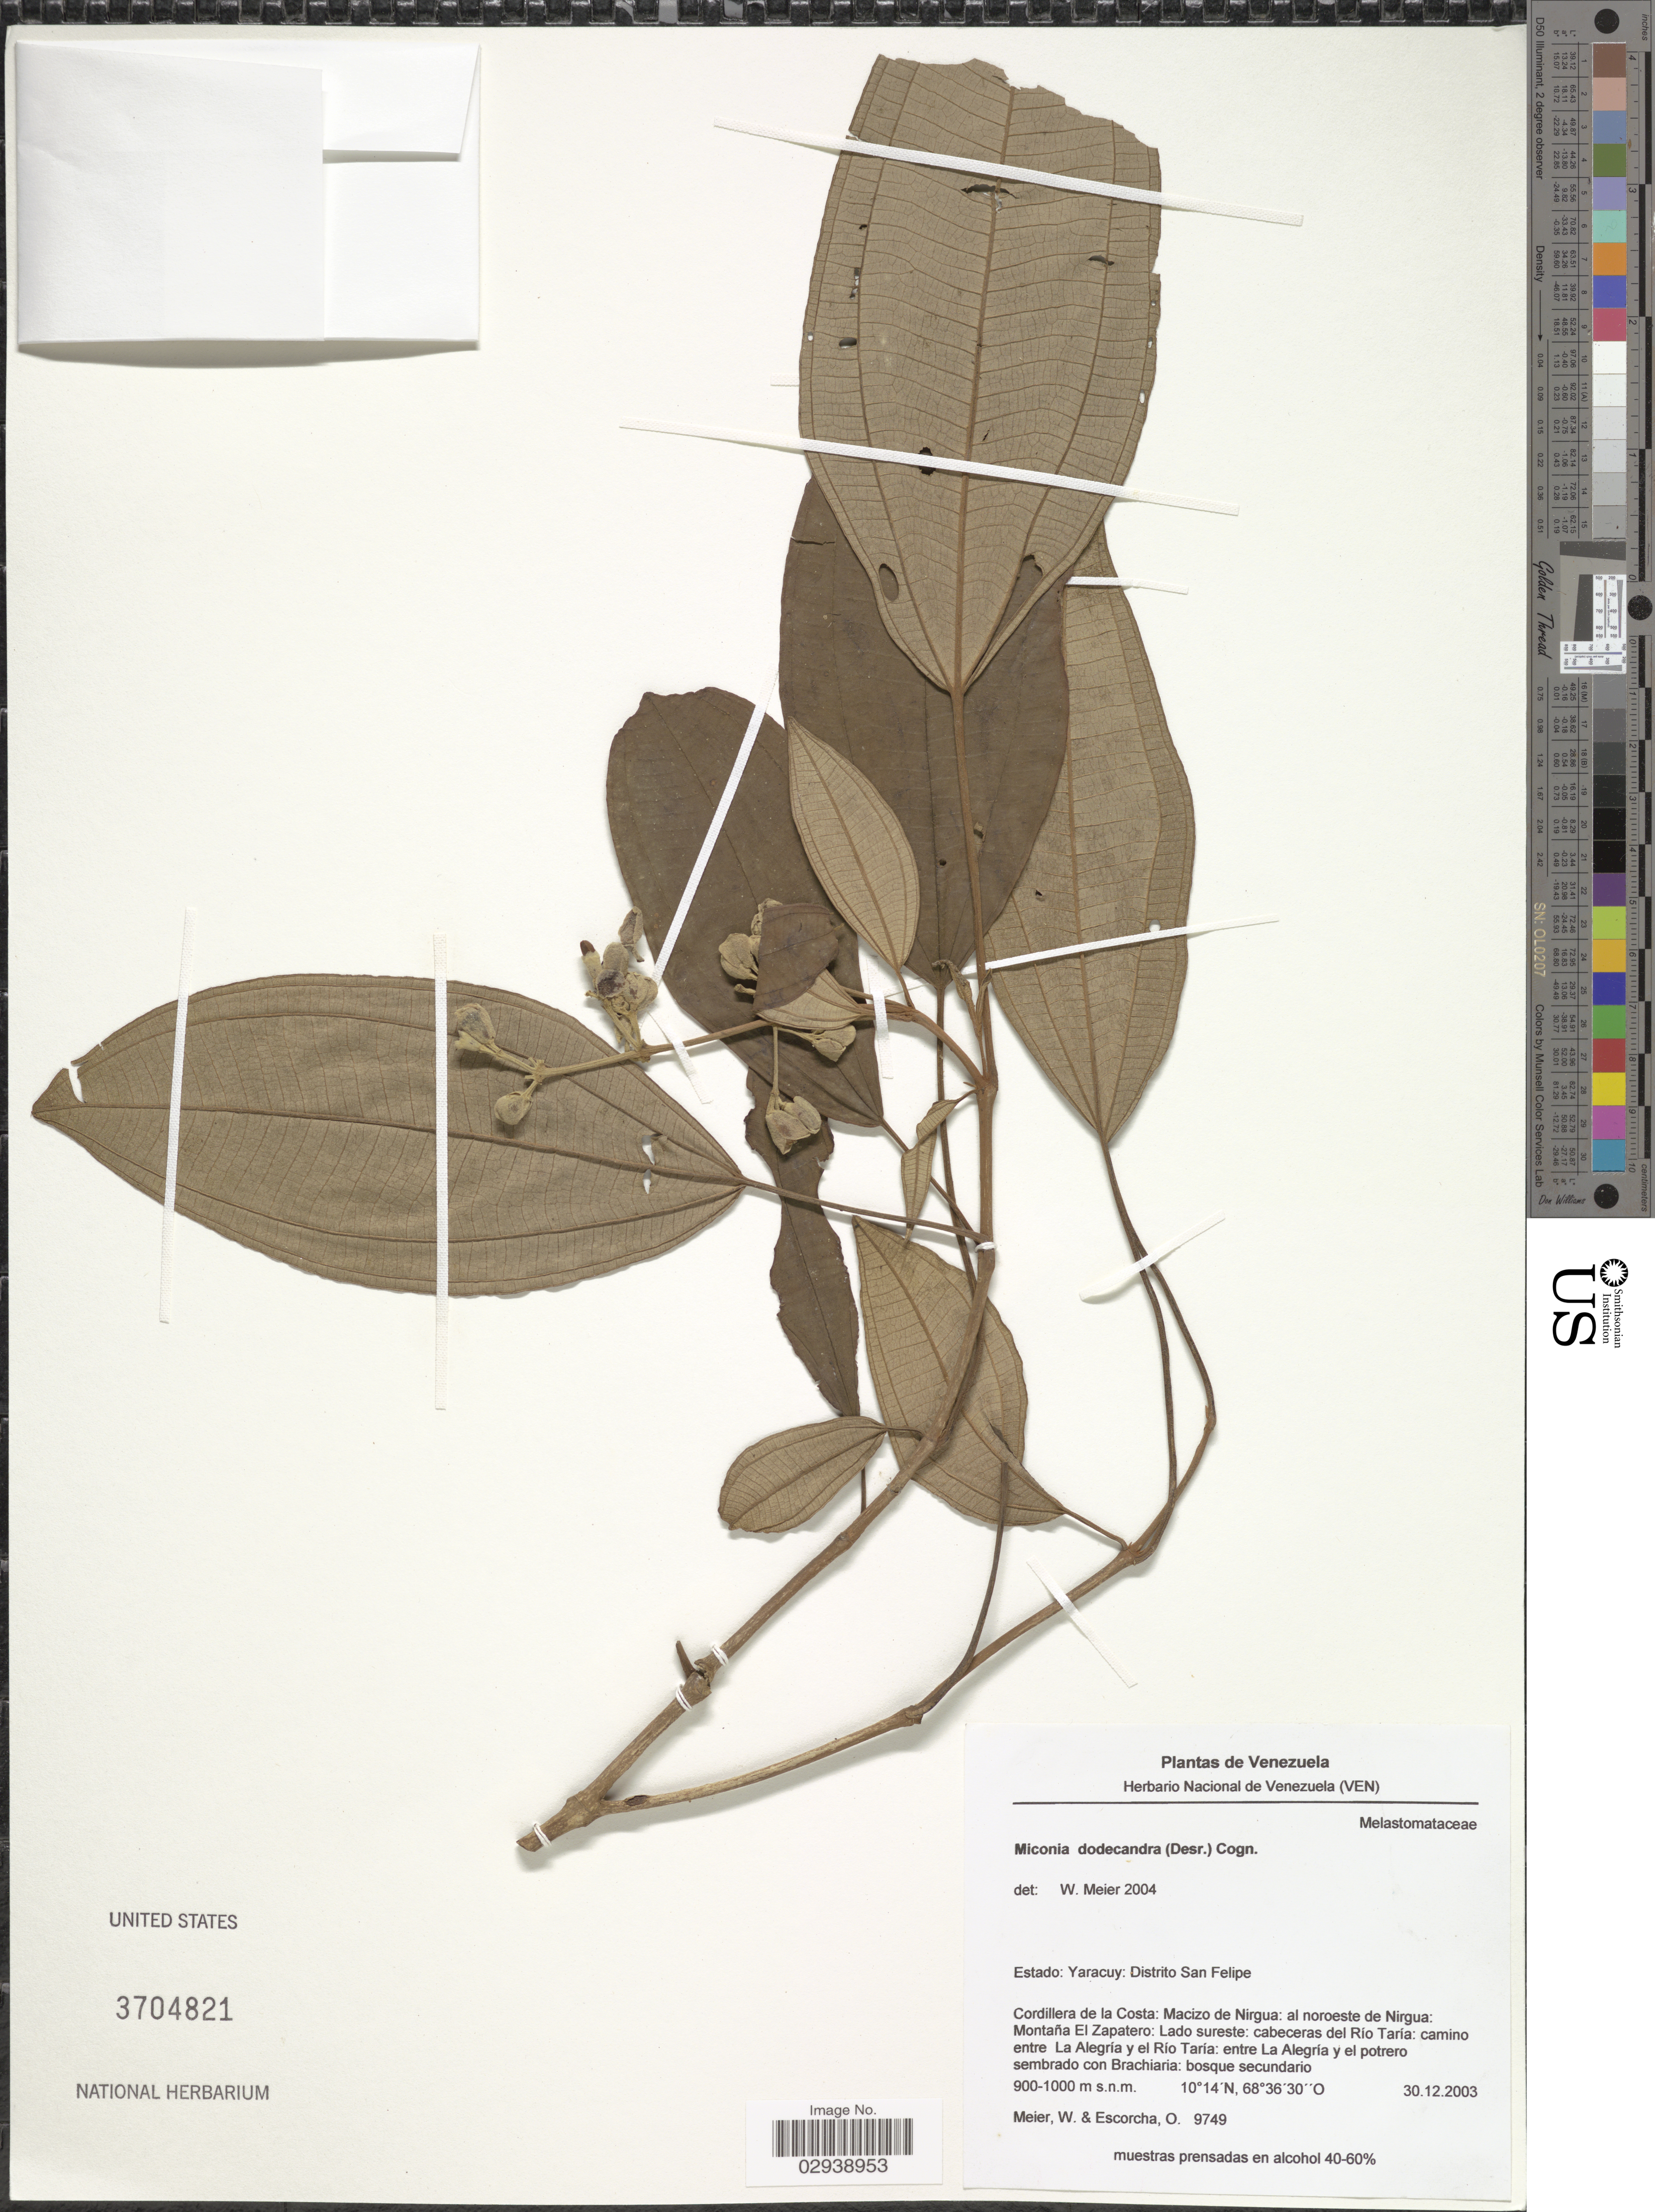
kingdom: Plantae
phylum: Tracheophyta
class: Magnoliopsida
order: Myrtales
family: Melastomataceae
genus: Miconia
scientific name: Miconia dodecandra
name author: Cogn.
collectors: W. Meier & O. Escorcha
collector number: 9749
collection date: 2003-12-30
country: Venezuela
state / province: Yaracuy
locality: Distrito San Felipe. Cordillera de la Costa: Macizo de Nirgua: al noroeste de Nirgua: Montaña El Zapatero: Lado sureste: cabeceras del Río Taría: camino entre La Alegría y el Río Tariá: entre La Alegría y el potrero sembrado con Brachiaria.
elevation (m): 900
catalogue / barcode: US 3704821